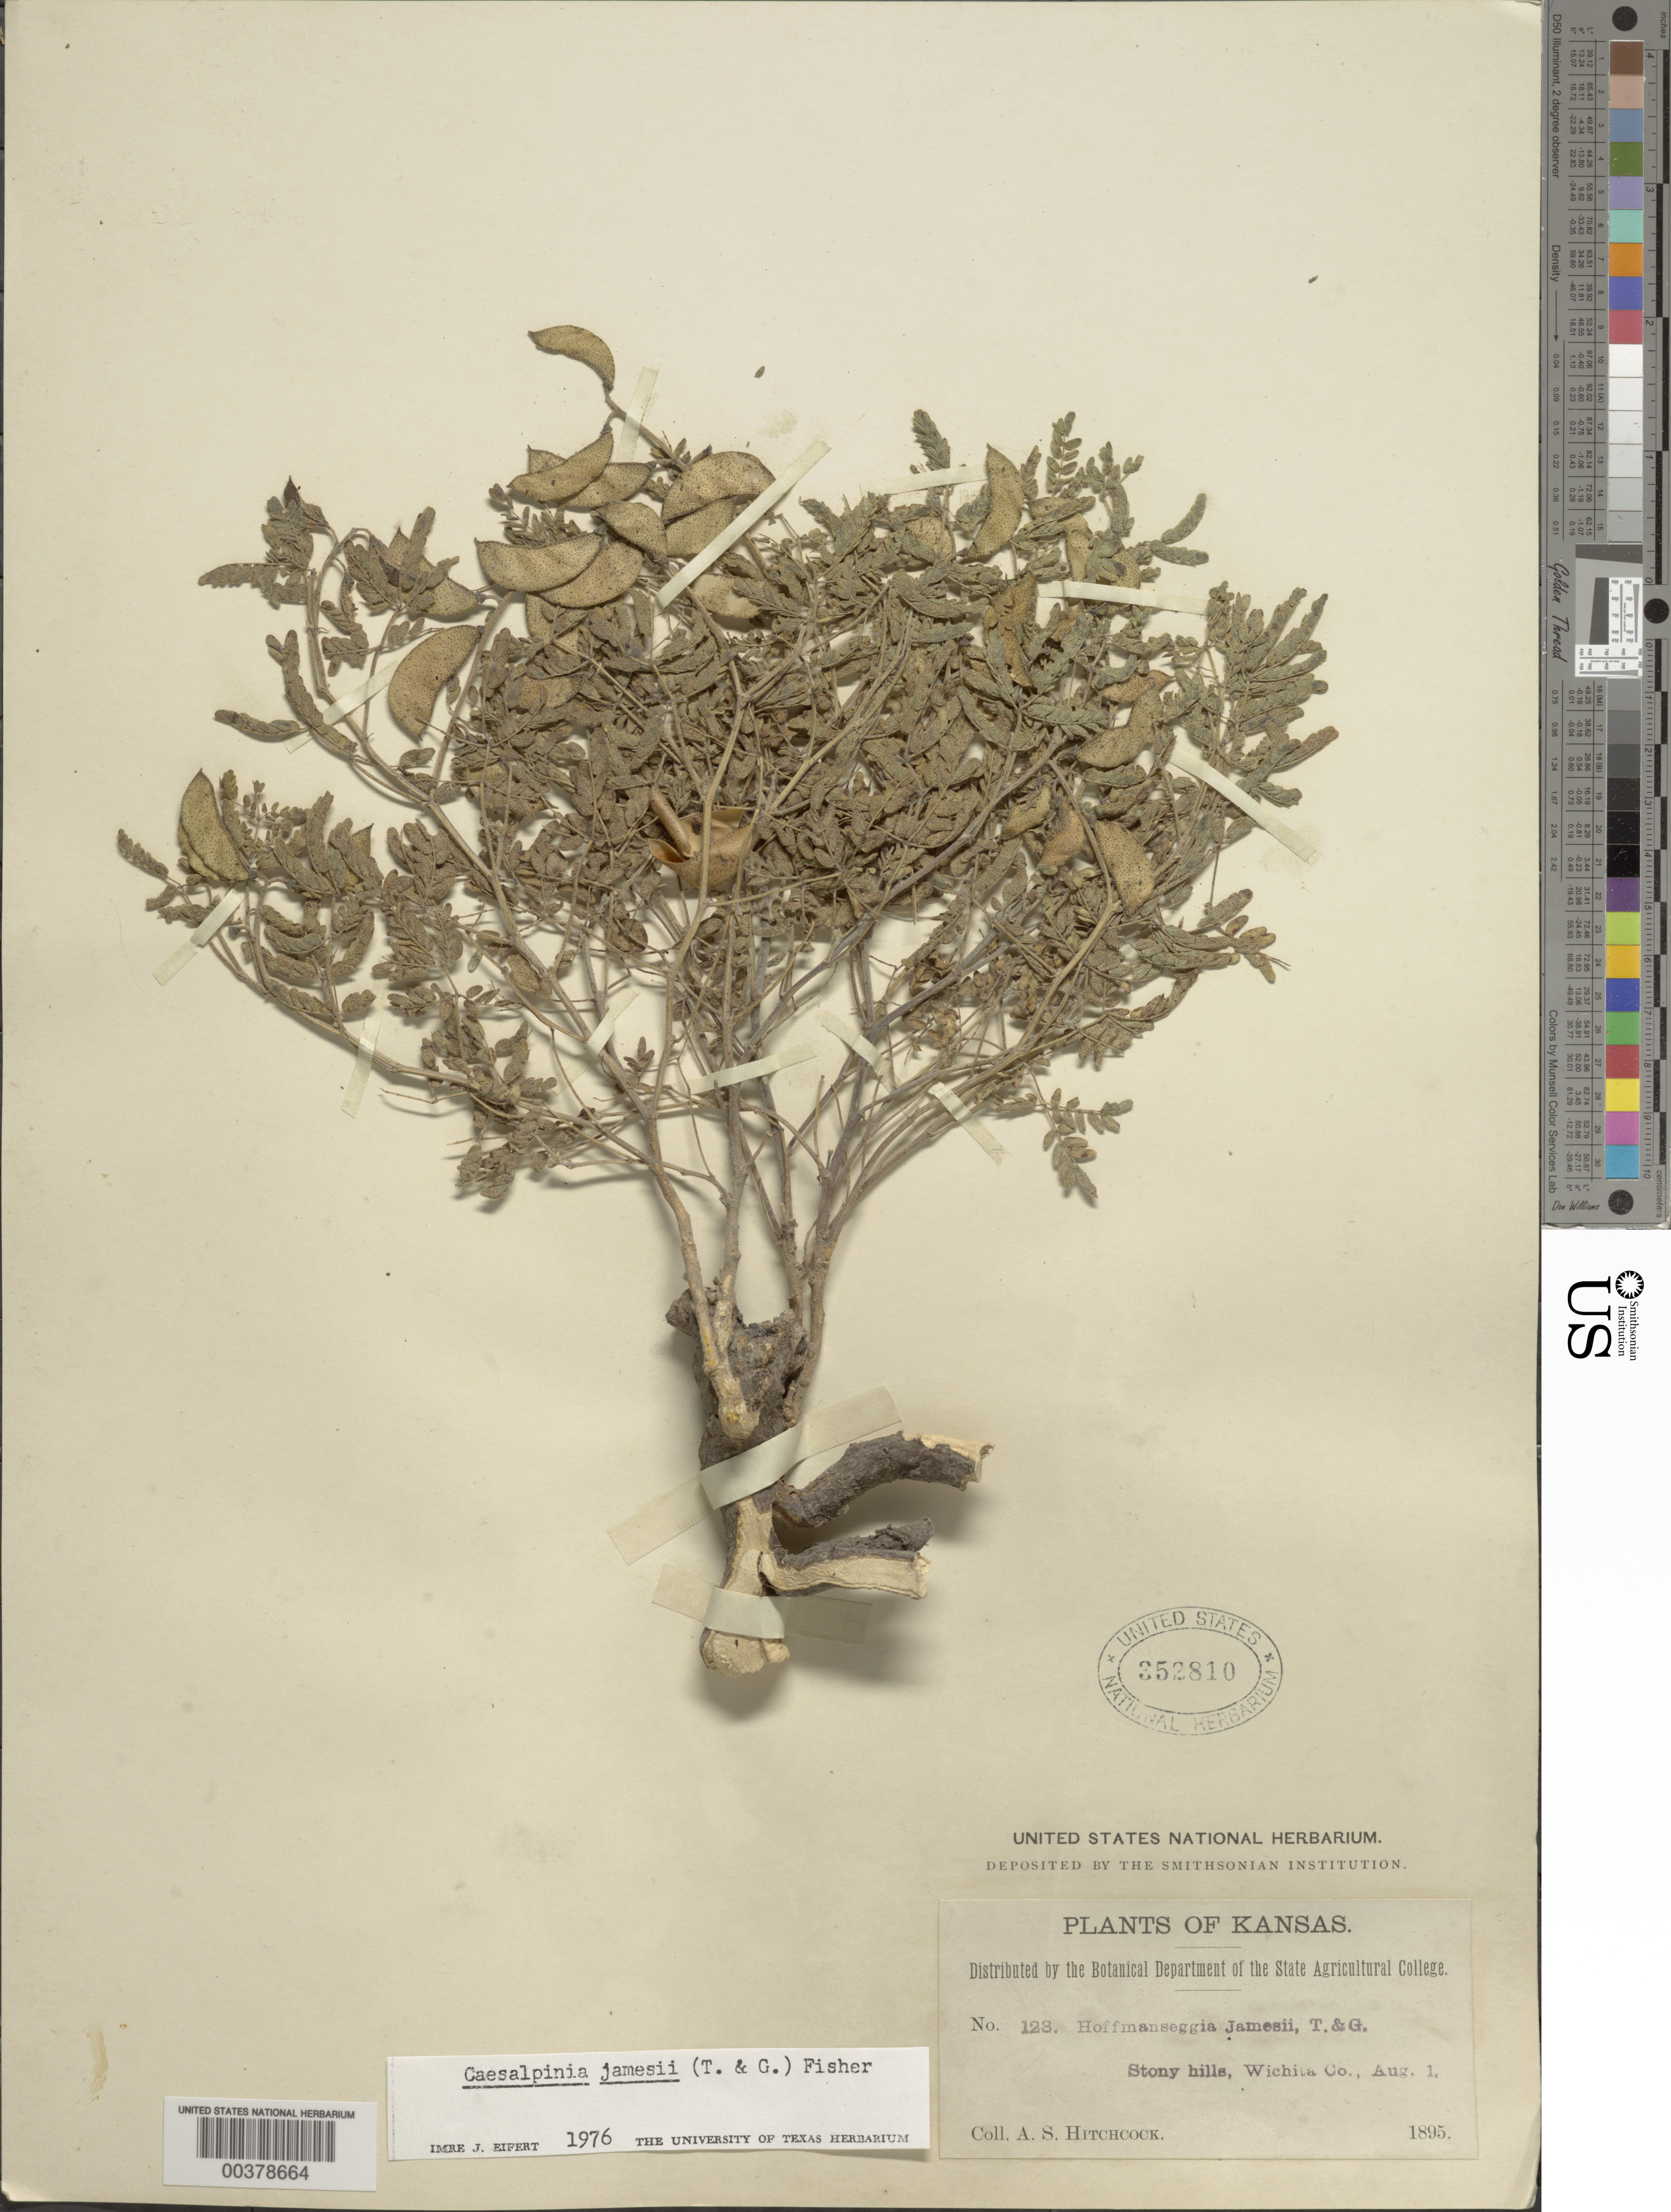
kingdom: Plantae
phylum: Tracheophyta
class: Magnoliopsida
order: Fabales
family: Fabaceae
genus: Pomaria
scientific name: Pomaria jamesii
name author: (Torr. & A. Gray) Walp.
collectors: A. S. Hitchcock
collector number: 123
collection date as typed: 01 Aug 1895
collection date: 1895-08-01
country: United States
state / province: Kansas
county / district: Wichita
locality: Stony hills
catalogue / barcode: US 352810